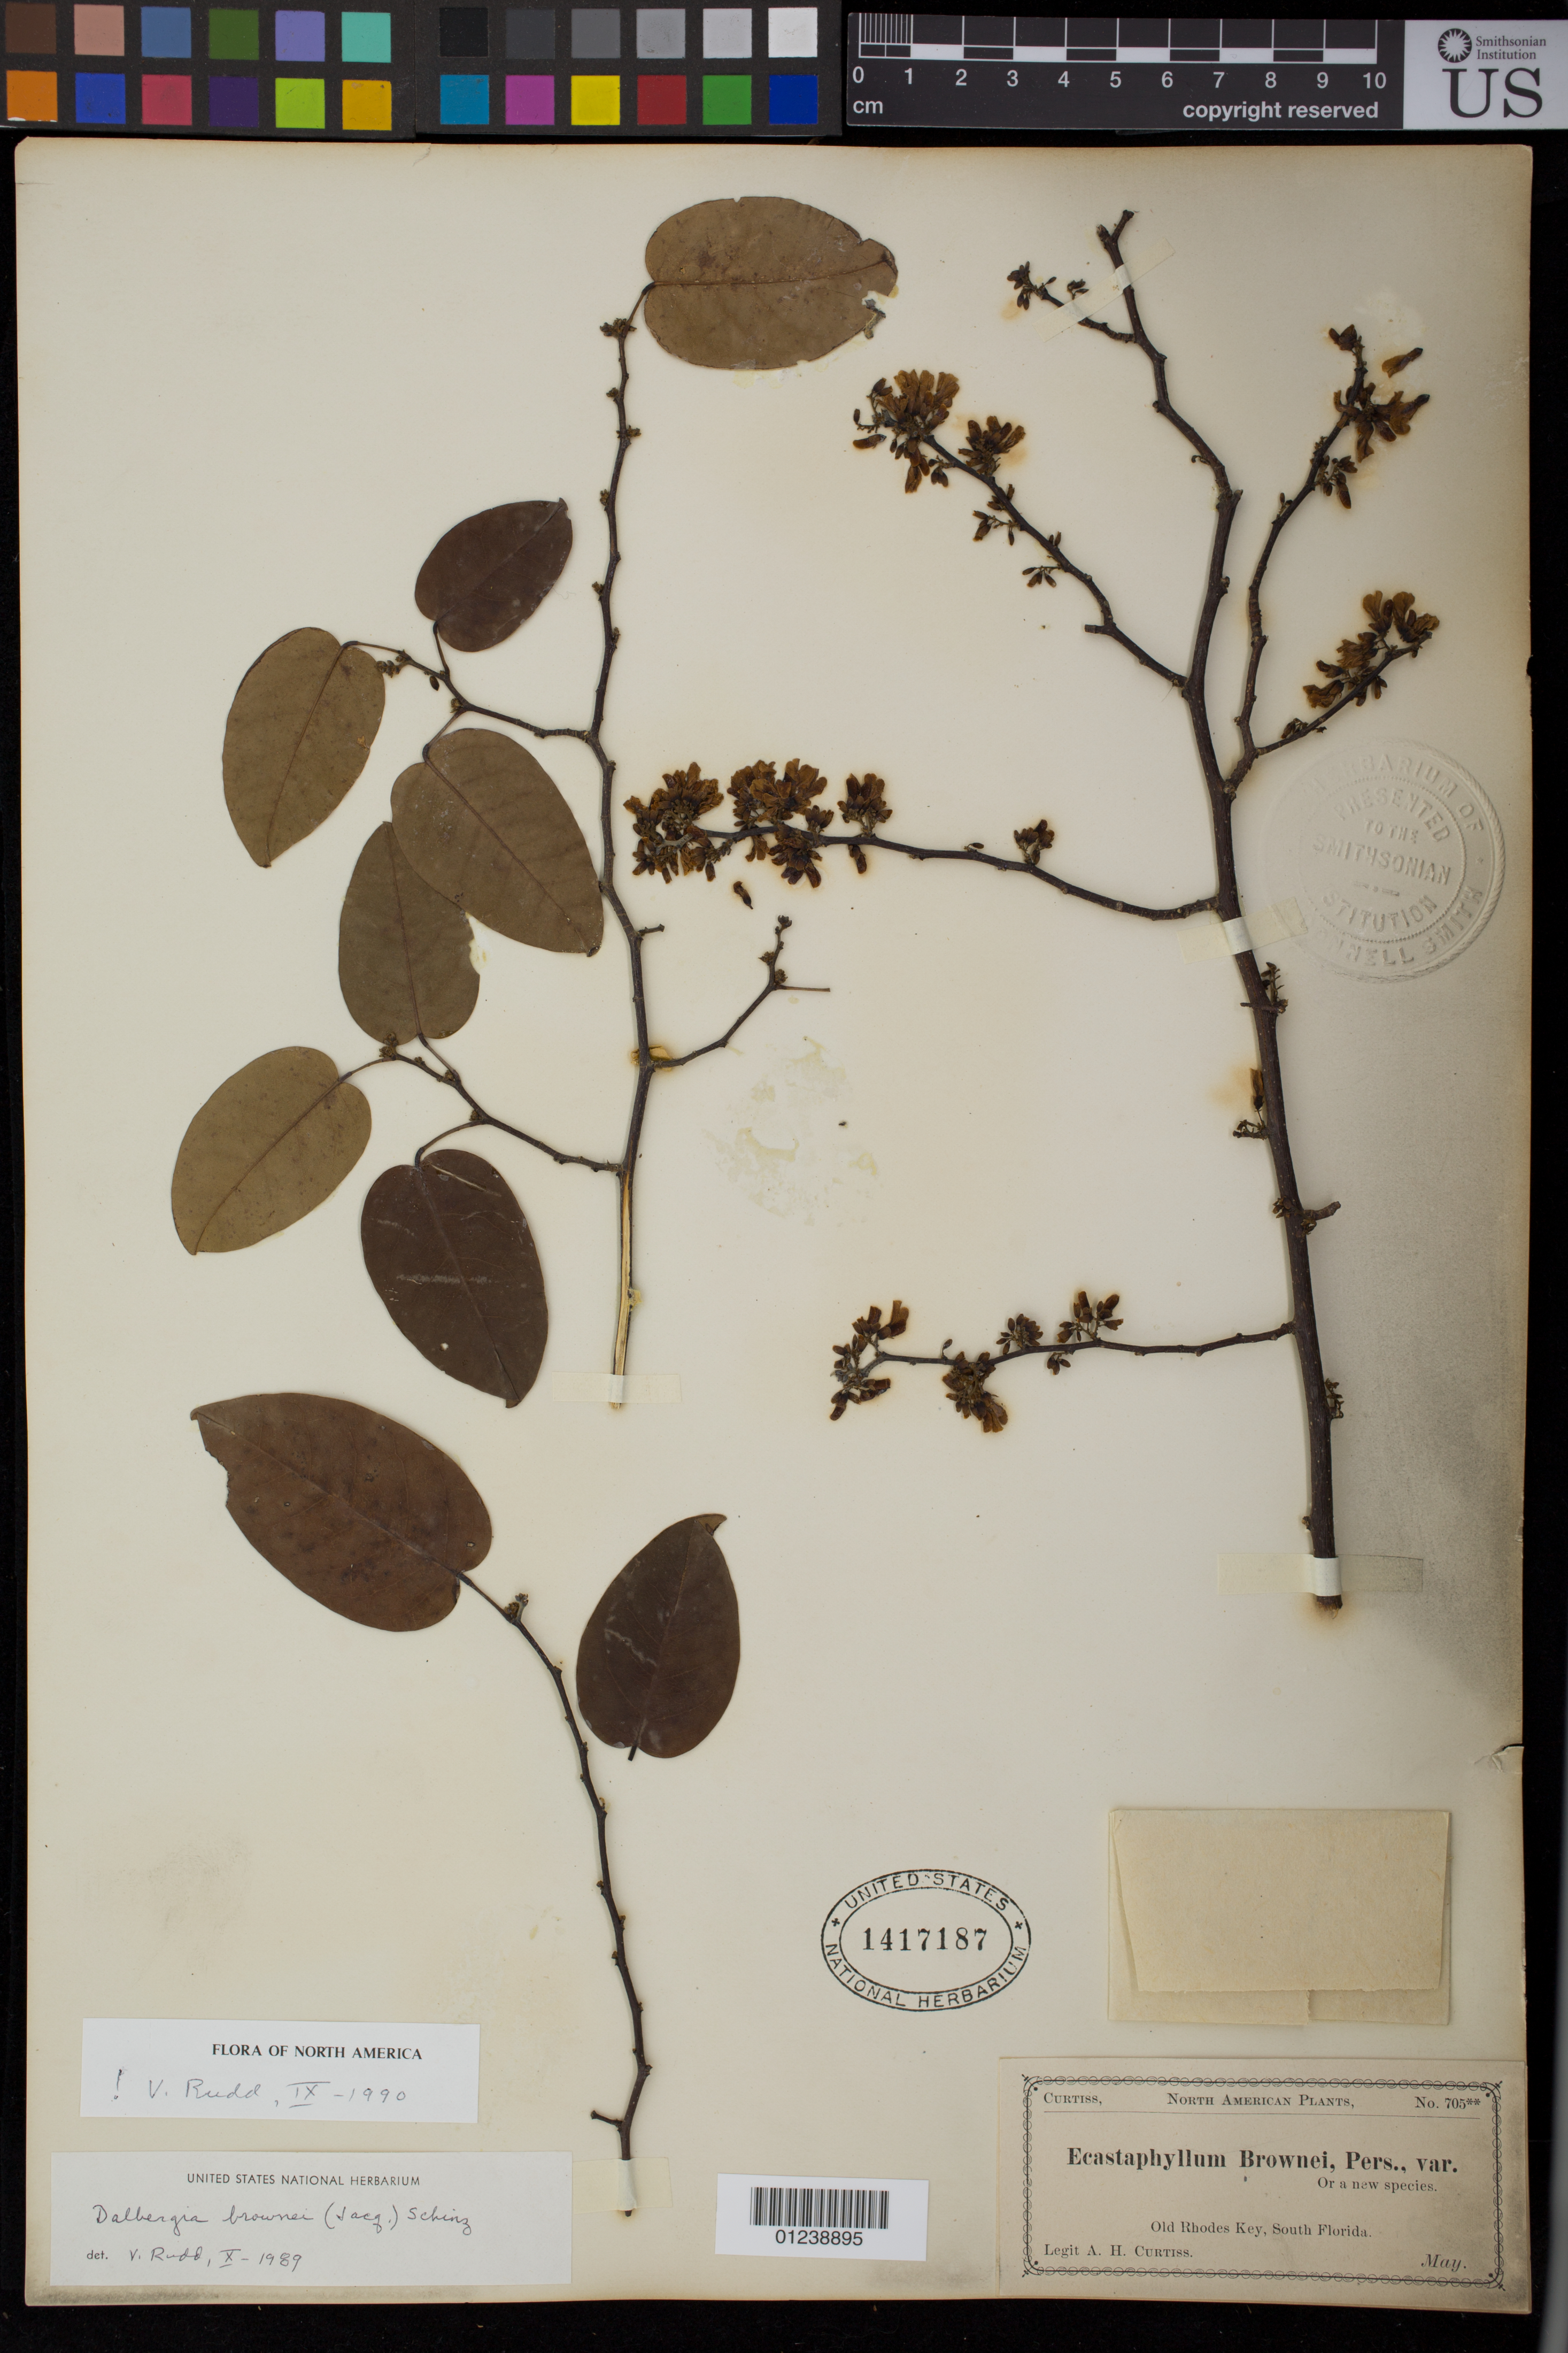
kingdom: Plantae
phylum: Tracheophyta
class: Magnoliopsida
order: Fabales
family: Fabaceae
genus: Dalbergia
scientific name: Dalbergia brownei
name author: (Jacq.) Schinz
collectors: A. H. Curtiss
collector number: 705..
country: United States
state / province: Florida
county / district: Miami-Dade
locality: Old Rhodes Key, South Florida.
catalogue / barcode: US 1417187